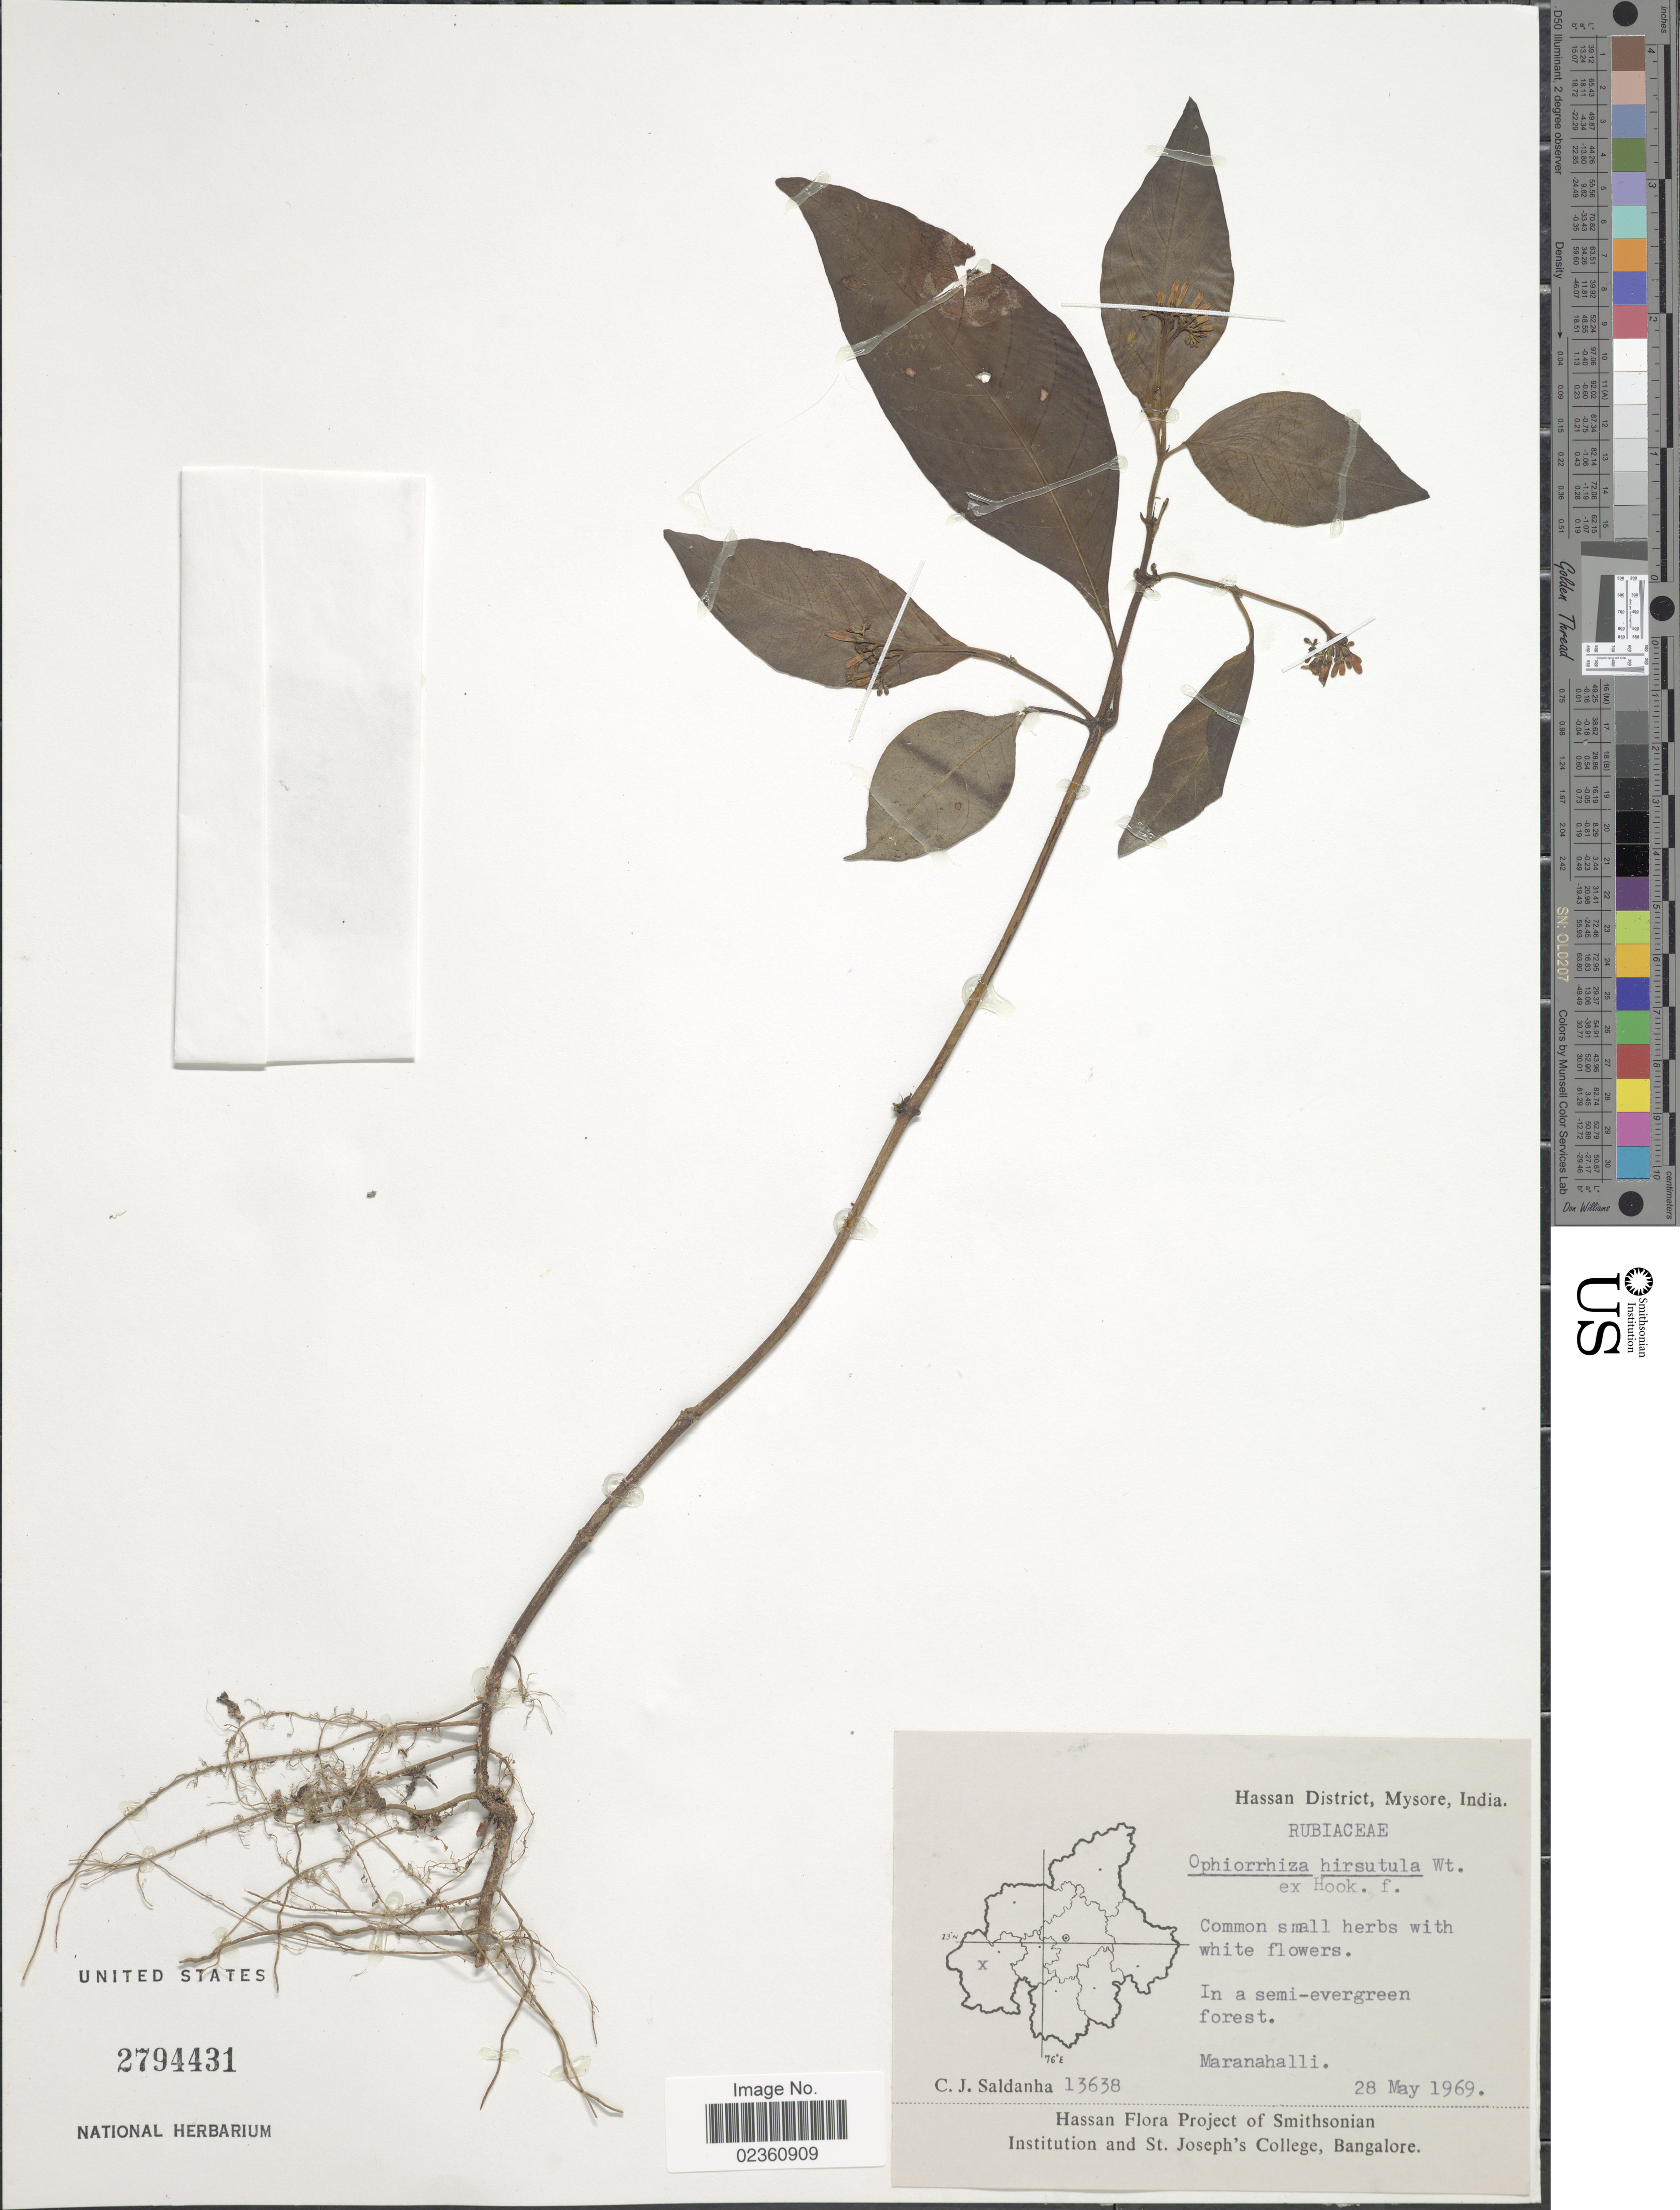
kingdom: Plantae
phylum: Tracheophyta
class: Magnoliopsida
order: Gentianales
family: Rubiaceae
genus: Ophiorrhiza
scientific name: Ophiorrhiza hirsutula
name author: Wight ex Hook. f.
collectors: C. J. Saldanha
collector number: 13638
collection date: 1969-05-28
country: India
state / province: Karnataka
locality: Hassan District, Mysore, In a semi-evergreen forest, Maranahalli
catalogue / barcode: US 2794431